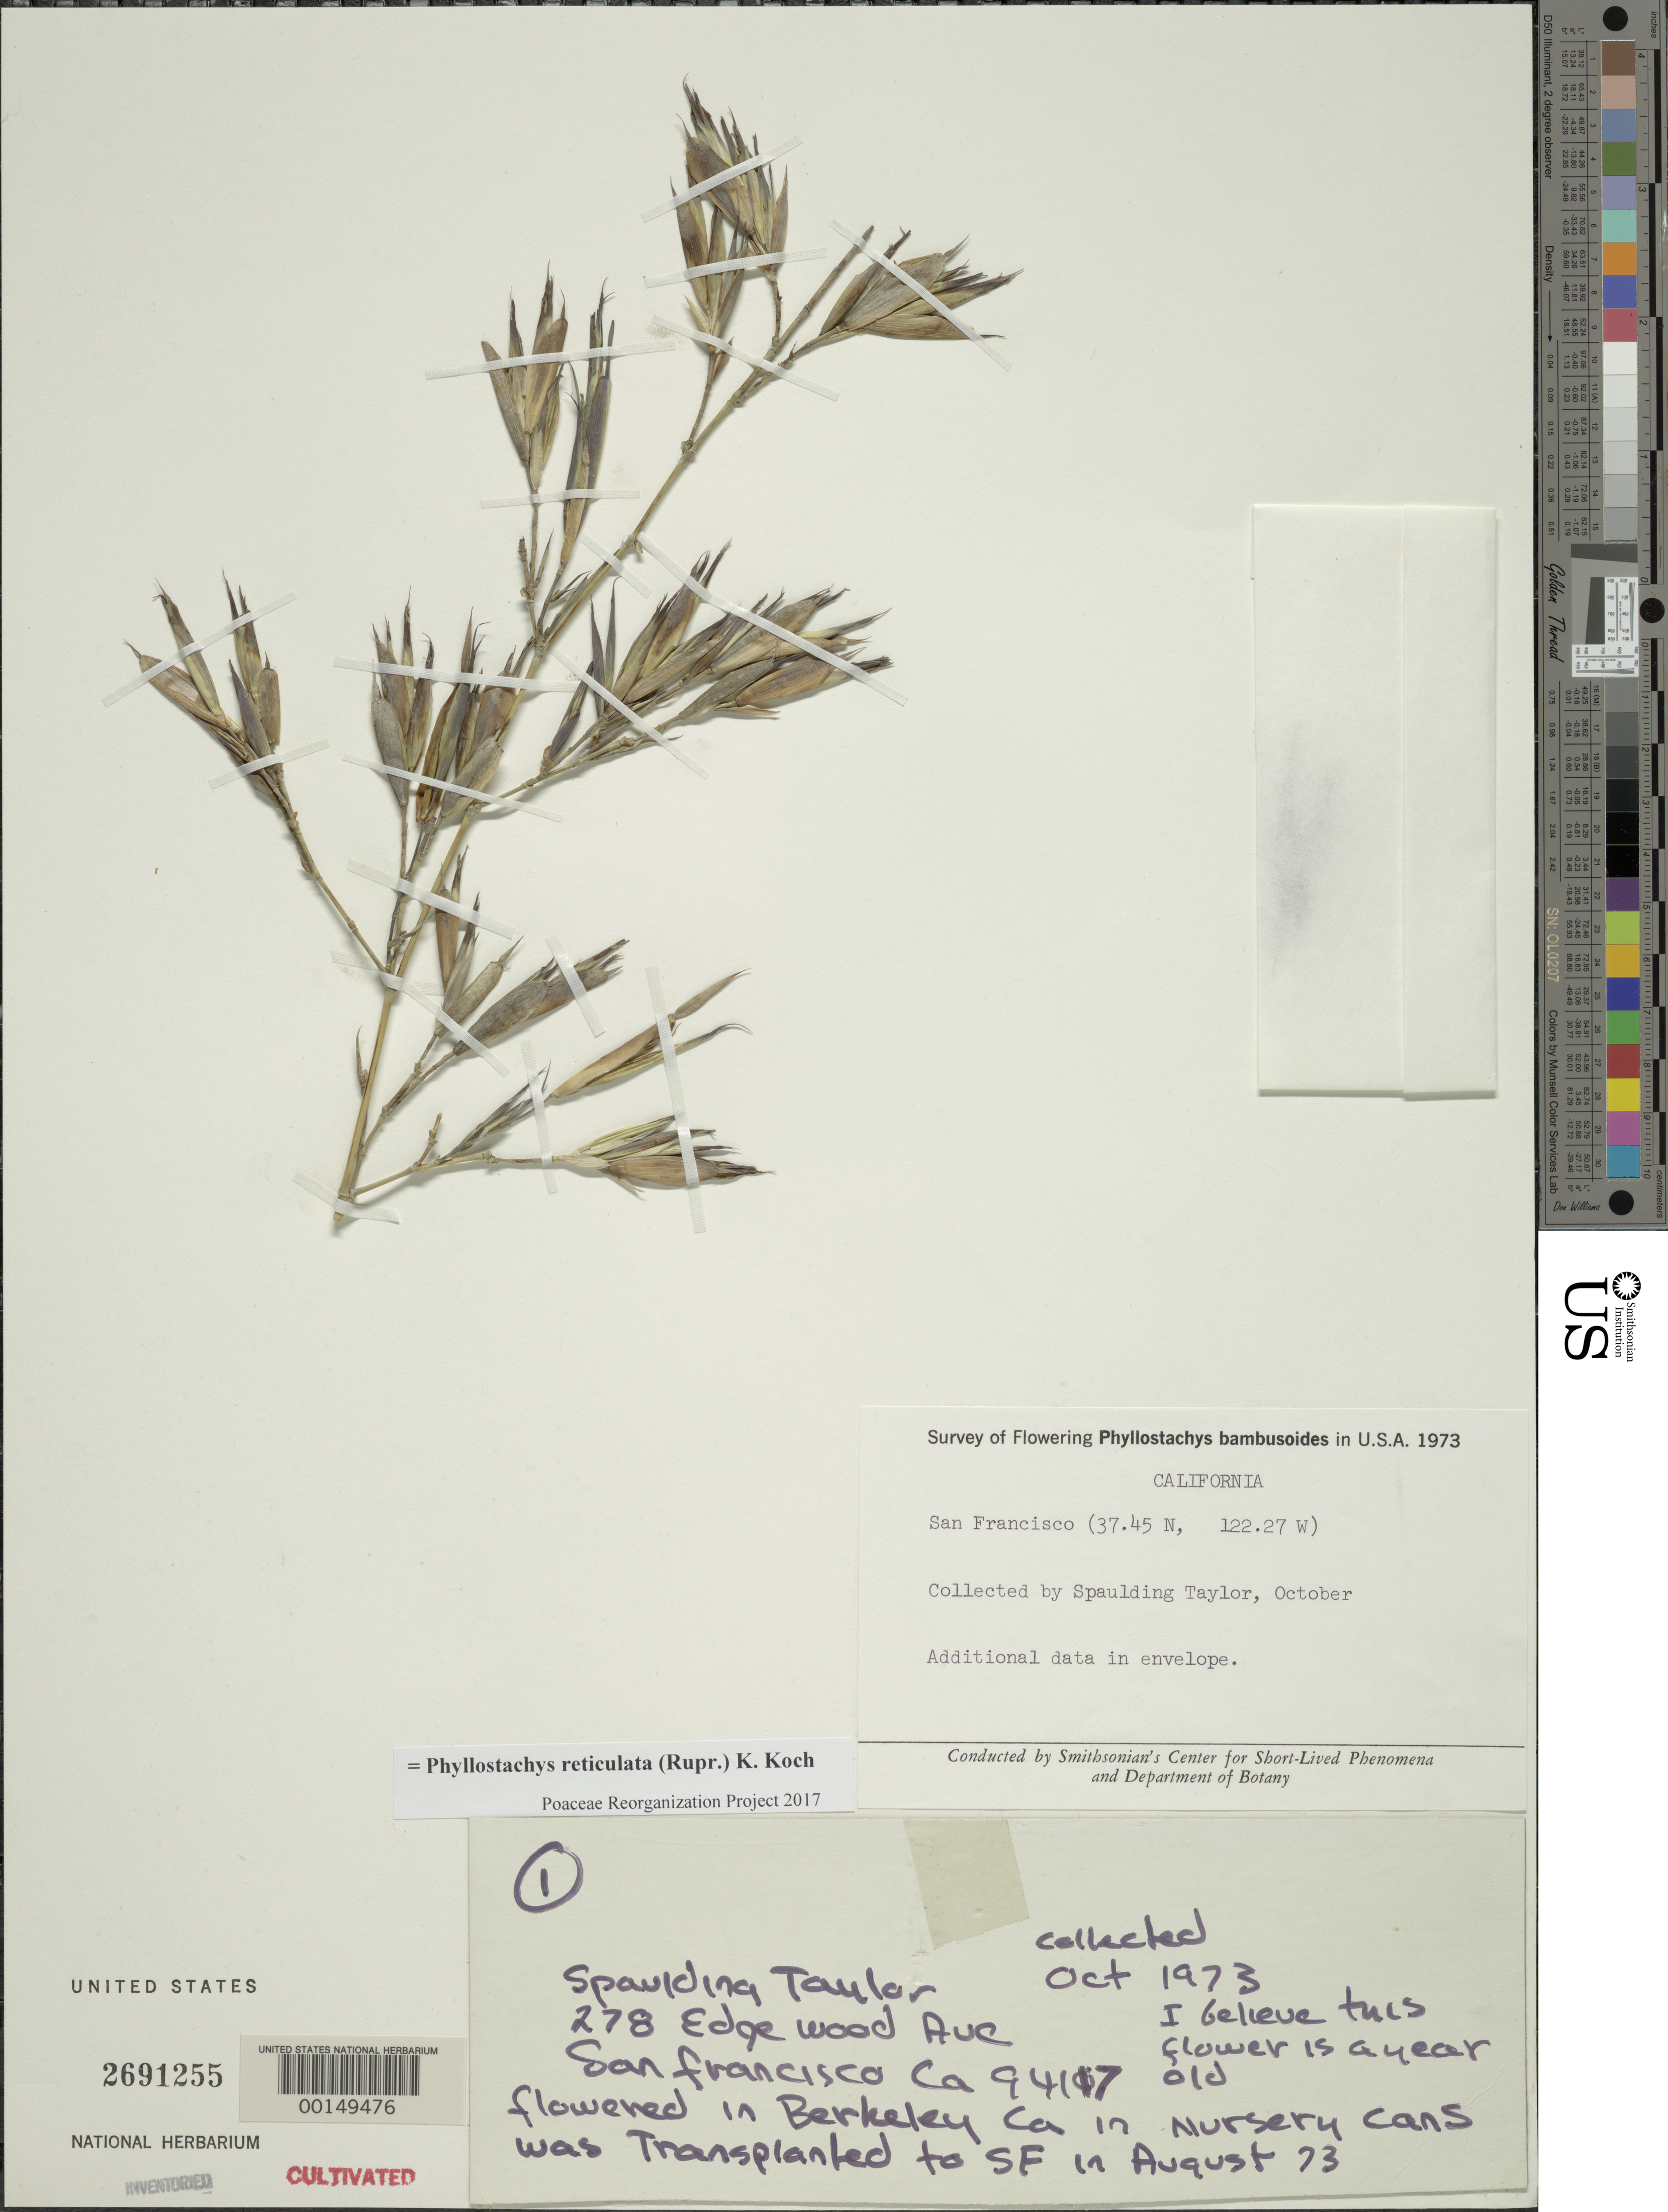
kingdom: Plantae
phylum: Tracheophyta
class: Liliopsida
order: Poales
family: Poaceae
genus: Phyllostachys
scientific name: Phyllostachys reticulata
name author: (Rupr.) K. Koch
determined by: Poaceae Reorganization Project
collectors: S. Taylor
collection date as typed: Oct 1973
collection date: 1973-10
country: United States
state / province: California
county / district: San Francisco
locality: San francisco, lat. 37.45n: long. 122.27w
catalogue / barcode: US 2691255